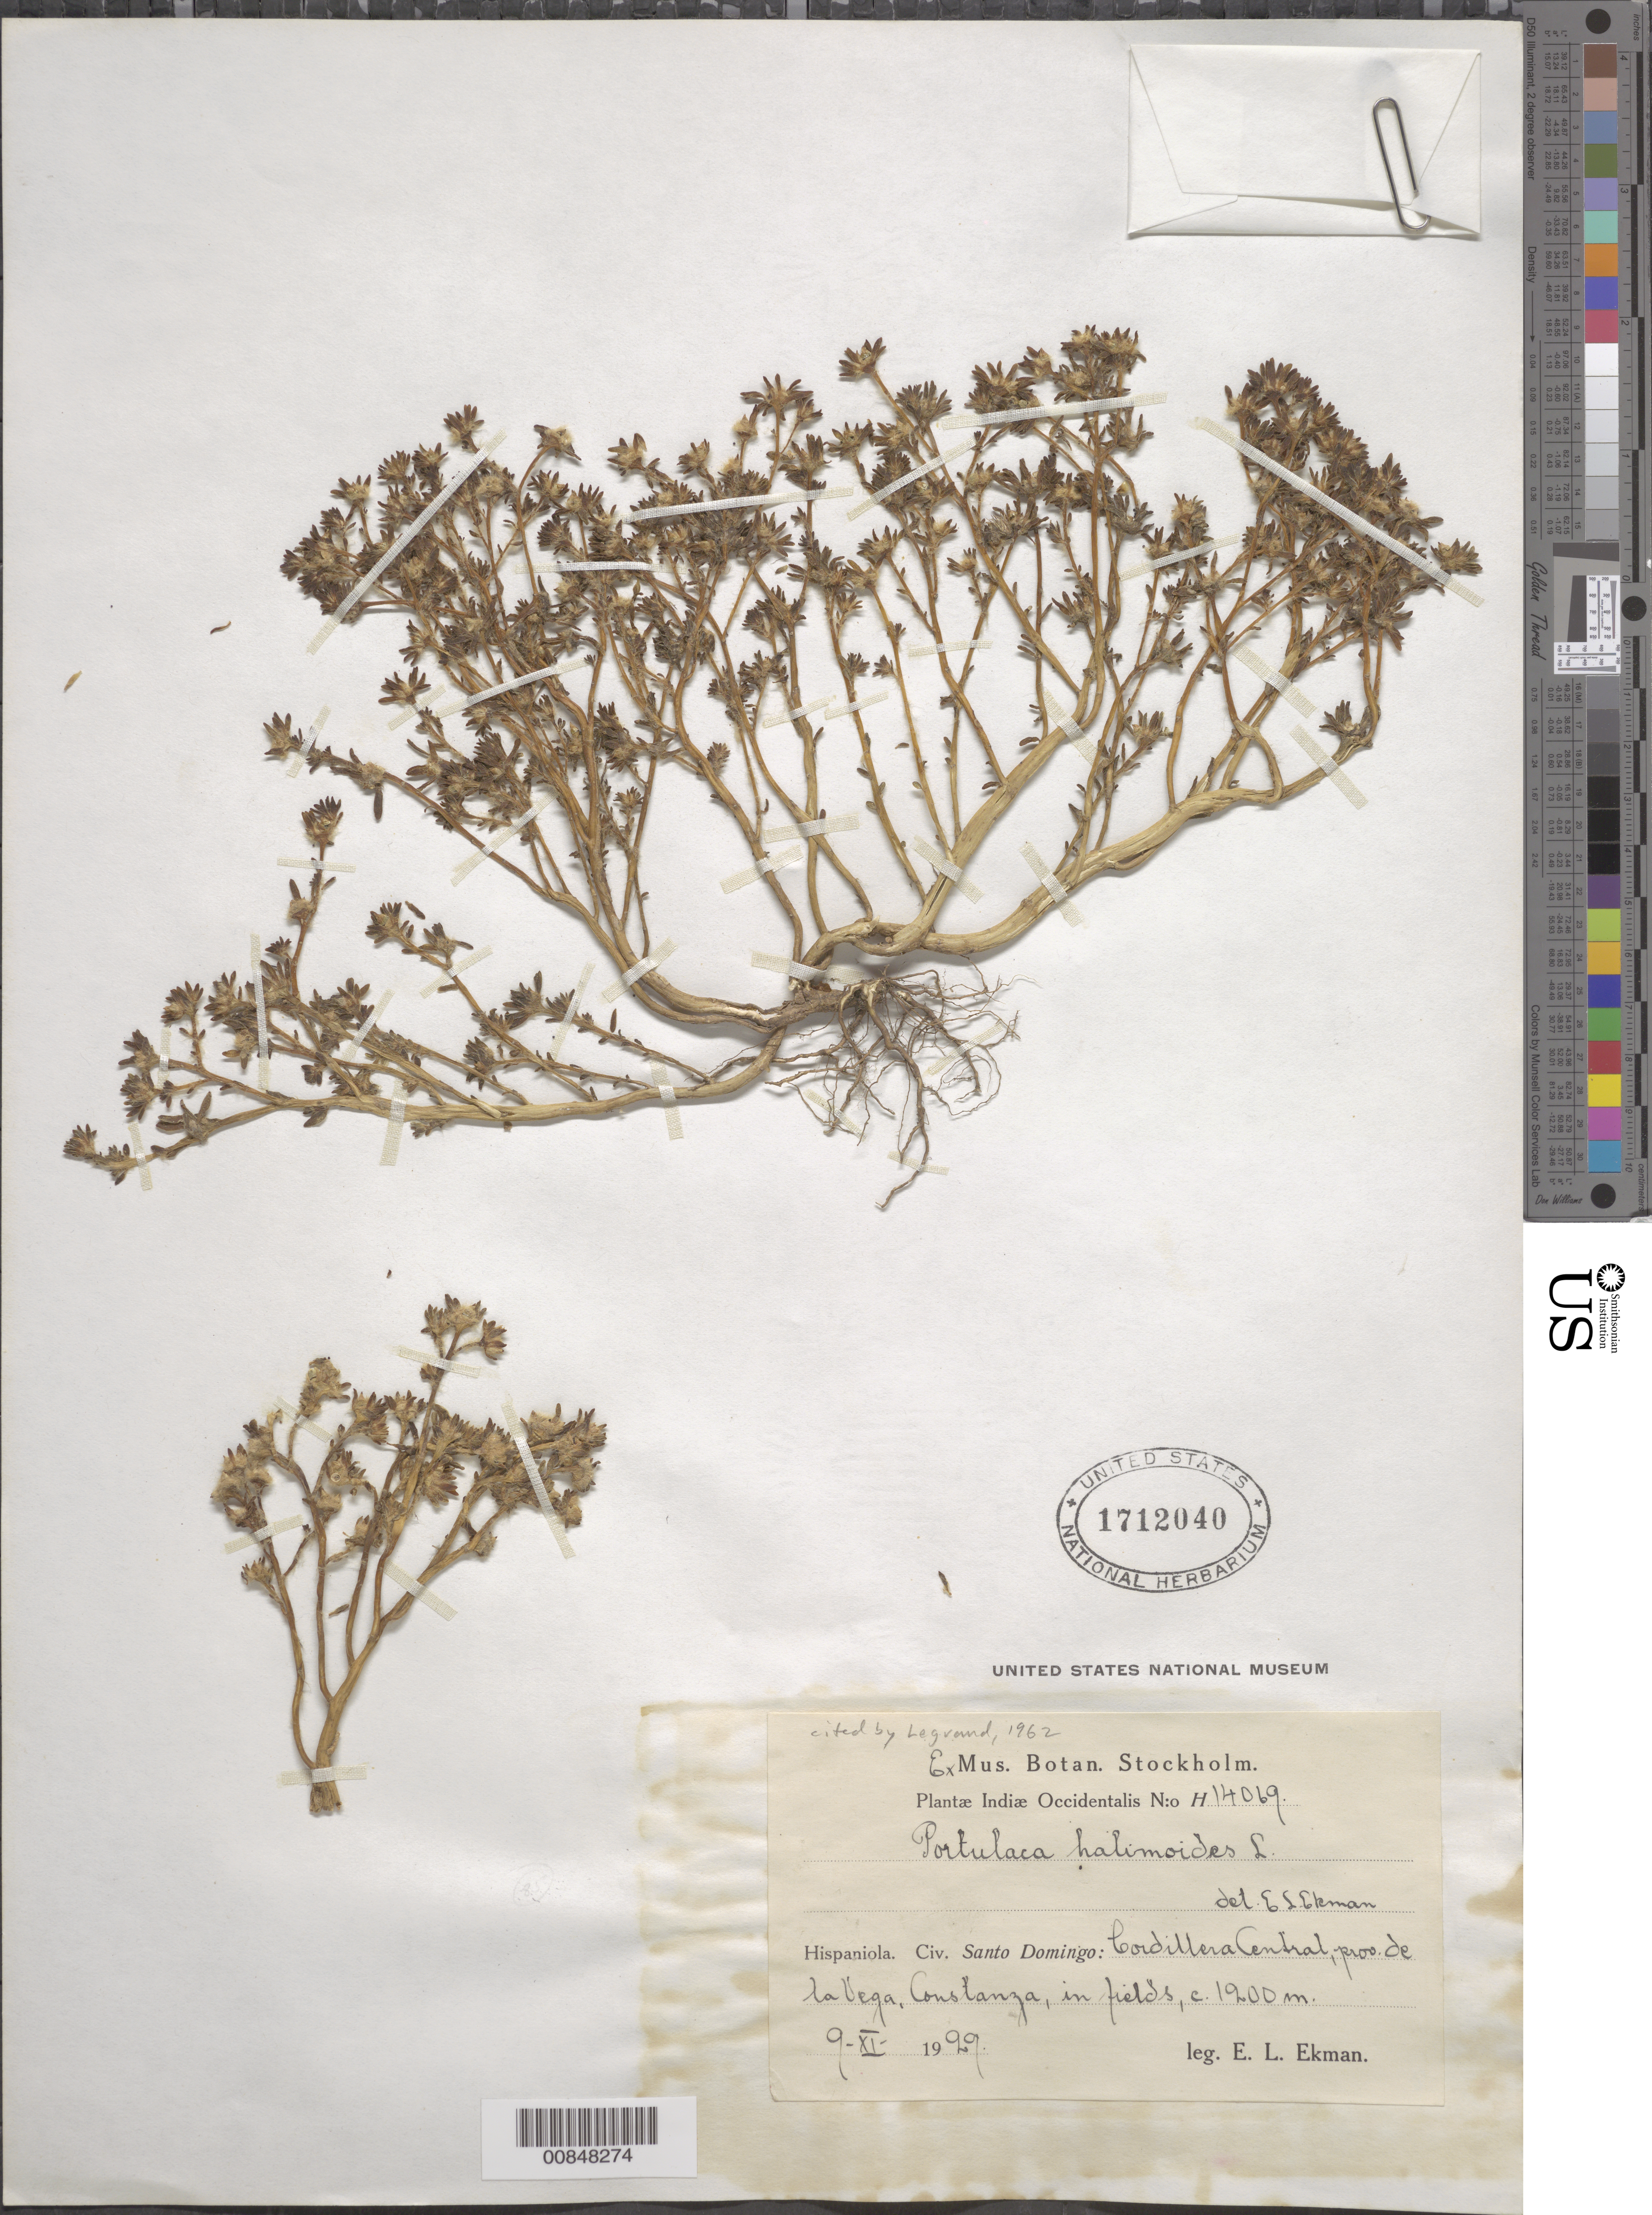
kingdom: Plantae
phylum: Tracheophyta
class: Magnoliopsida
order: Caryophyllales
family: Portulacaceae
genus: Portulaca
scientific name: Portulaca halimoides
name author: L.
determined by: Ekman, E. L.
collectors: E. L. Ekman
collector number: H 14069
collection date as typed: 09 Nov 1929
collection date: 1929-11-09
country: Dominican Republic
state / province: La Vega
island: Hispaniola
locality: Cordillera Central, Constanza.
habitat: In fields.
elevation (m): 1200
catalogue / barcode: US 1712040